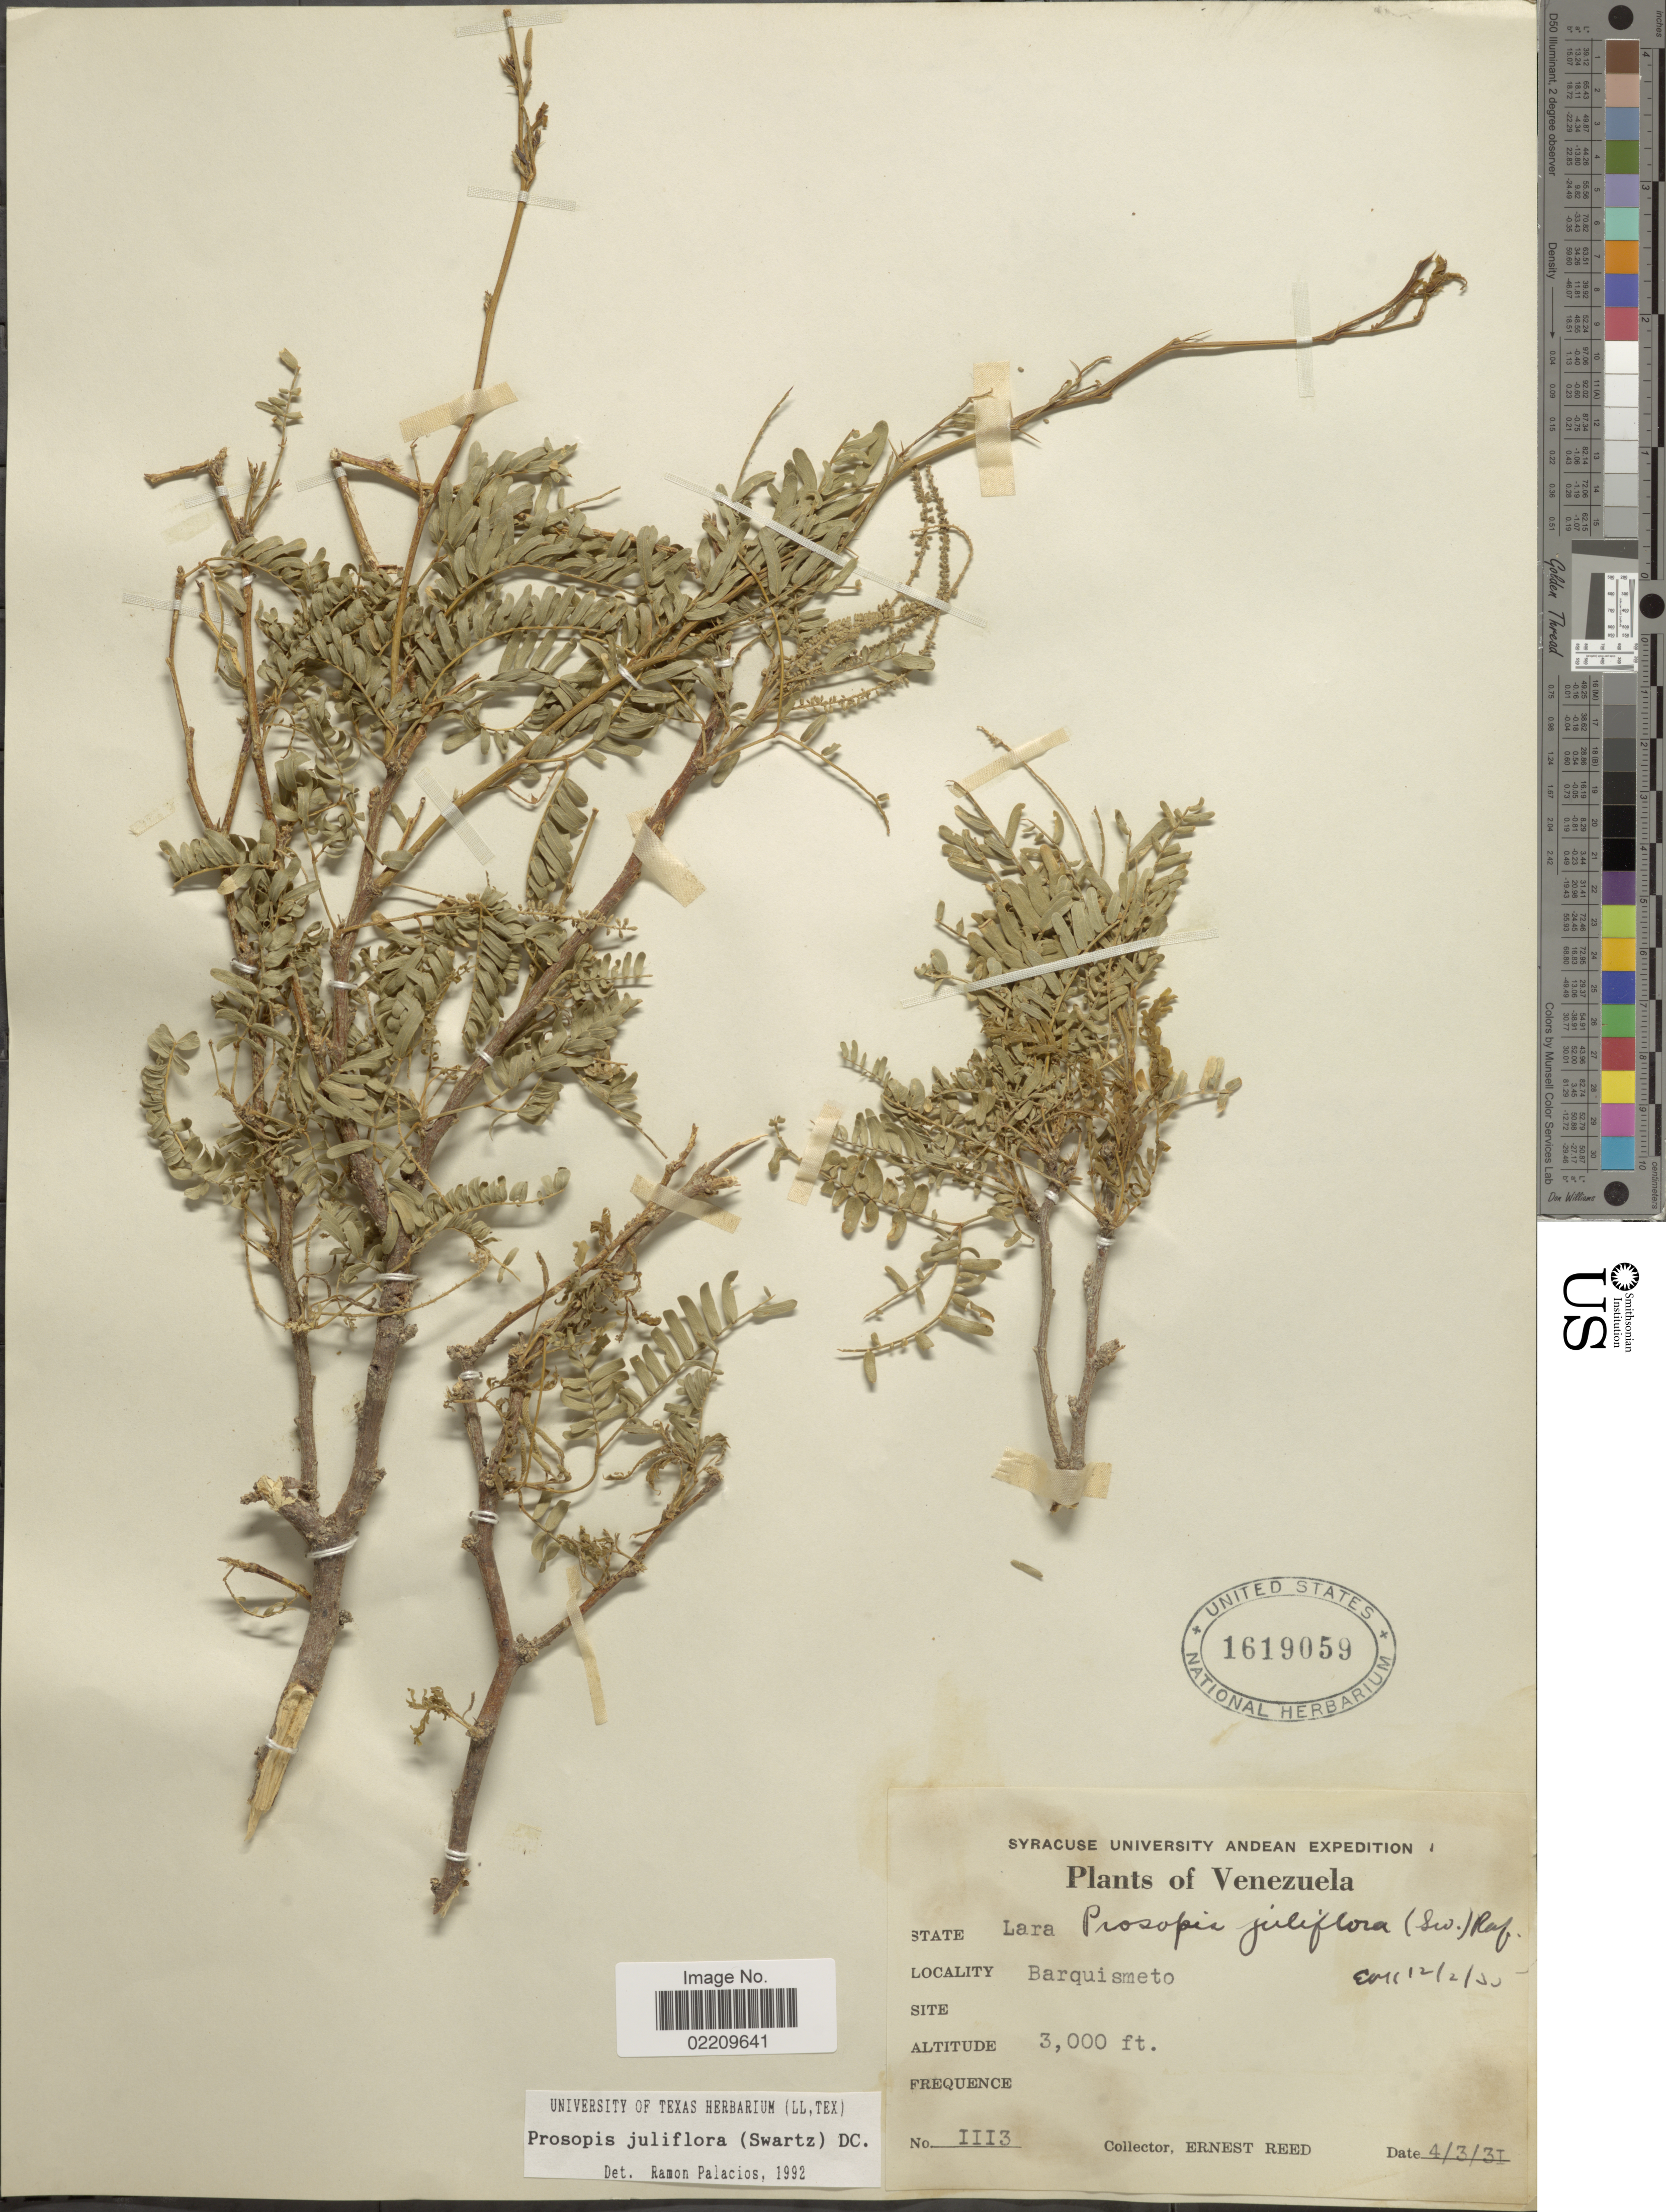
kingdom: Plantae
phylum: Tracheophyta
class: Magnoliopsida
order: Fabales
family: Fabaceae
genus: Neltuma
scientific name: Neltuma juliflora var. juliflora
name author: (Sw.) Raf.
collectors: E. Reed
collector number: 1113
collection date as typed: Transcribed d/m/y: 4/3/31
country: Venezuela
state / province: Lara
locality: Barquismeto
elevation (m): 914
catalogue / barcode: US 1619059